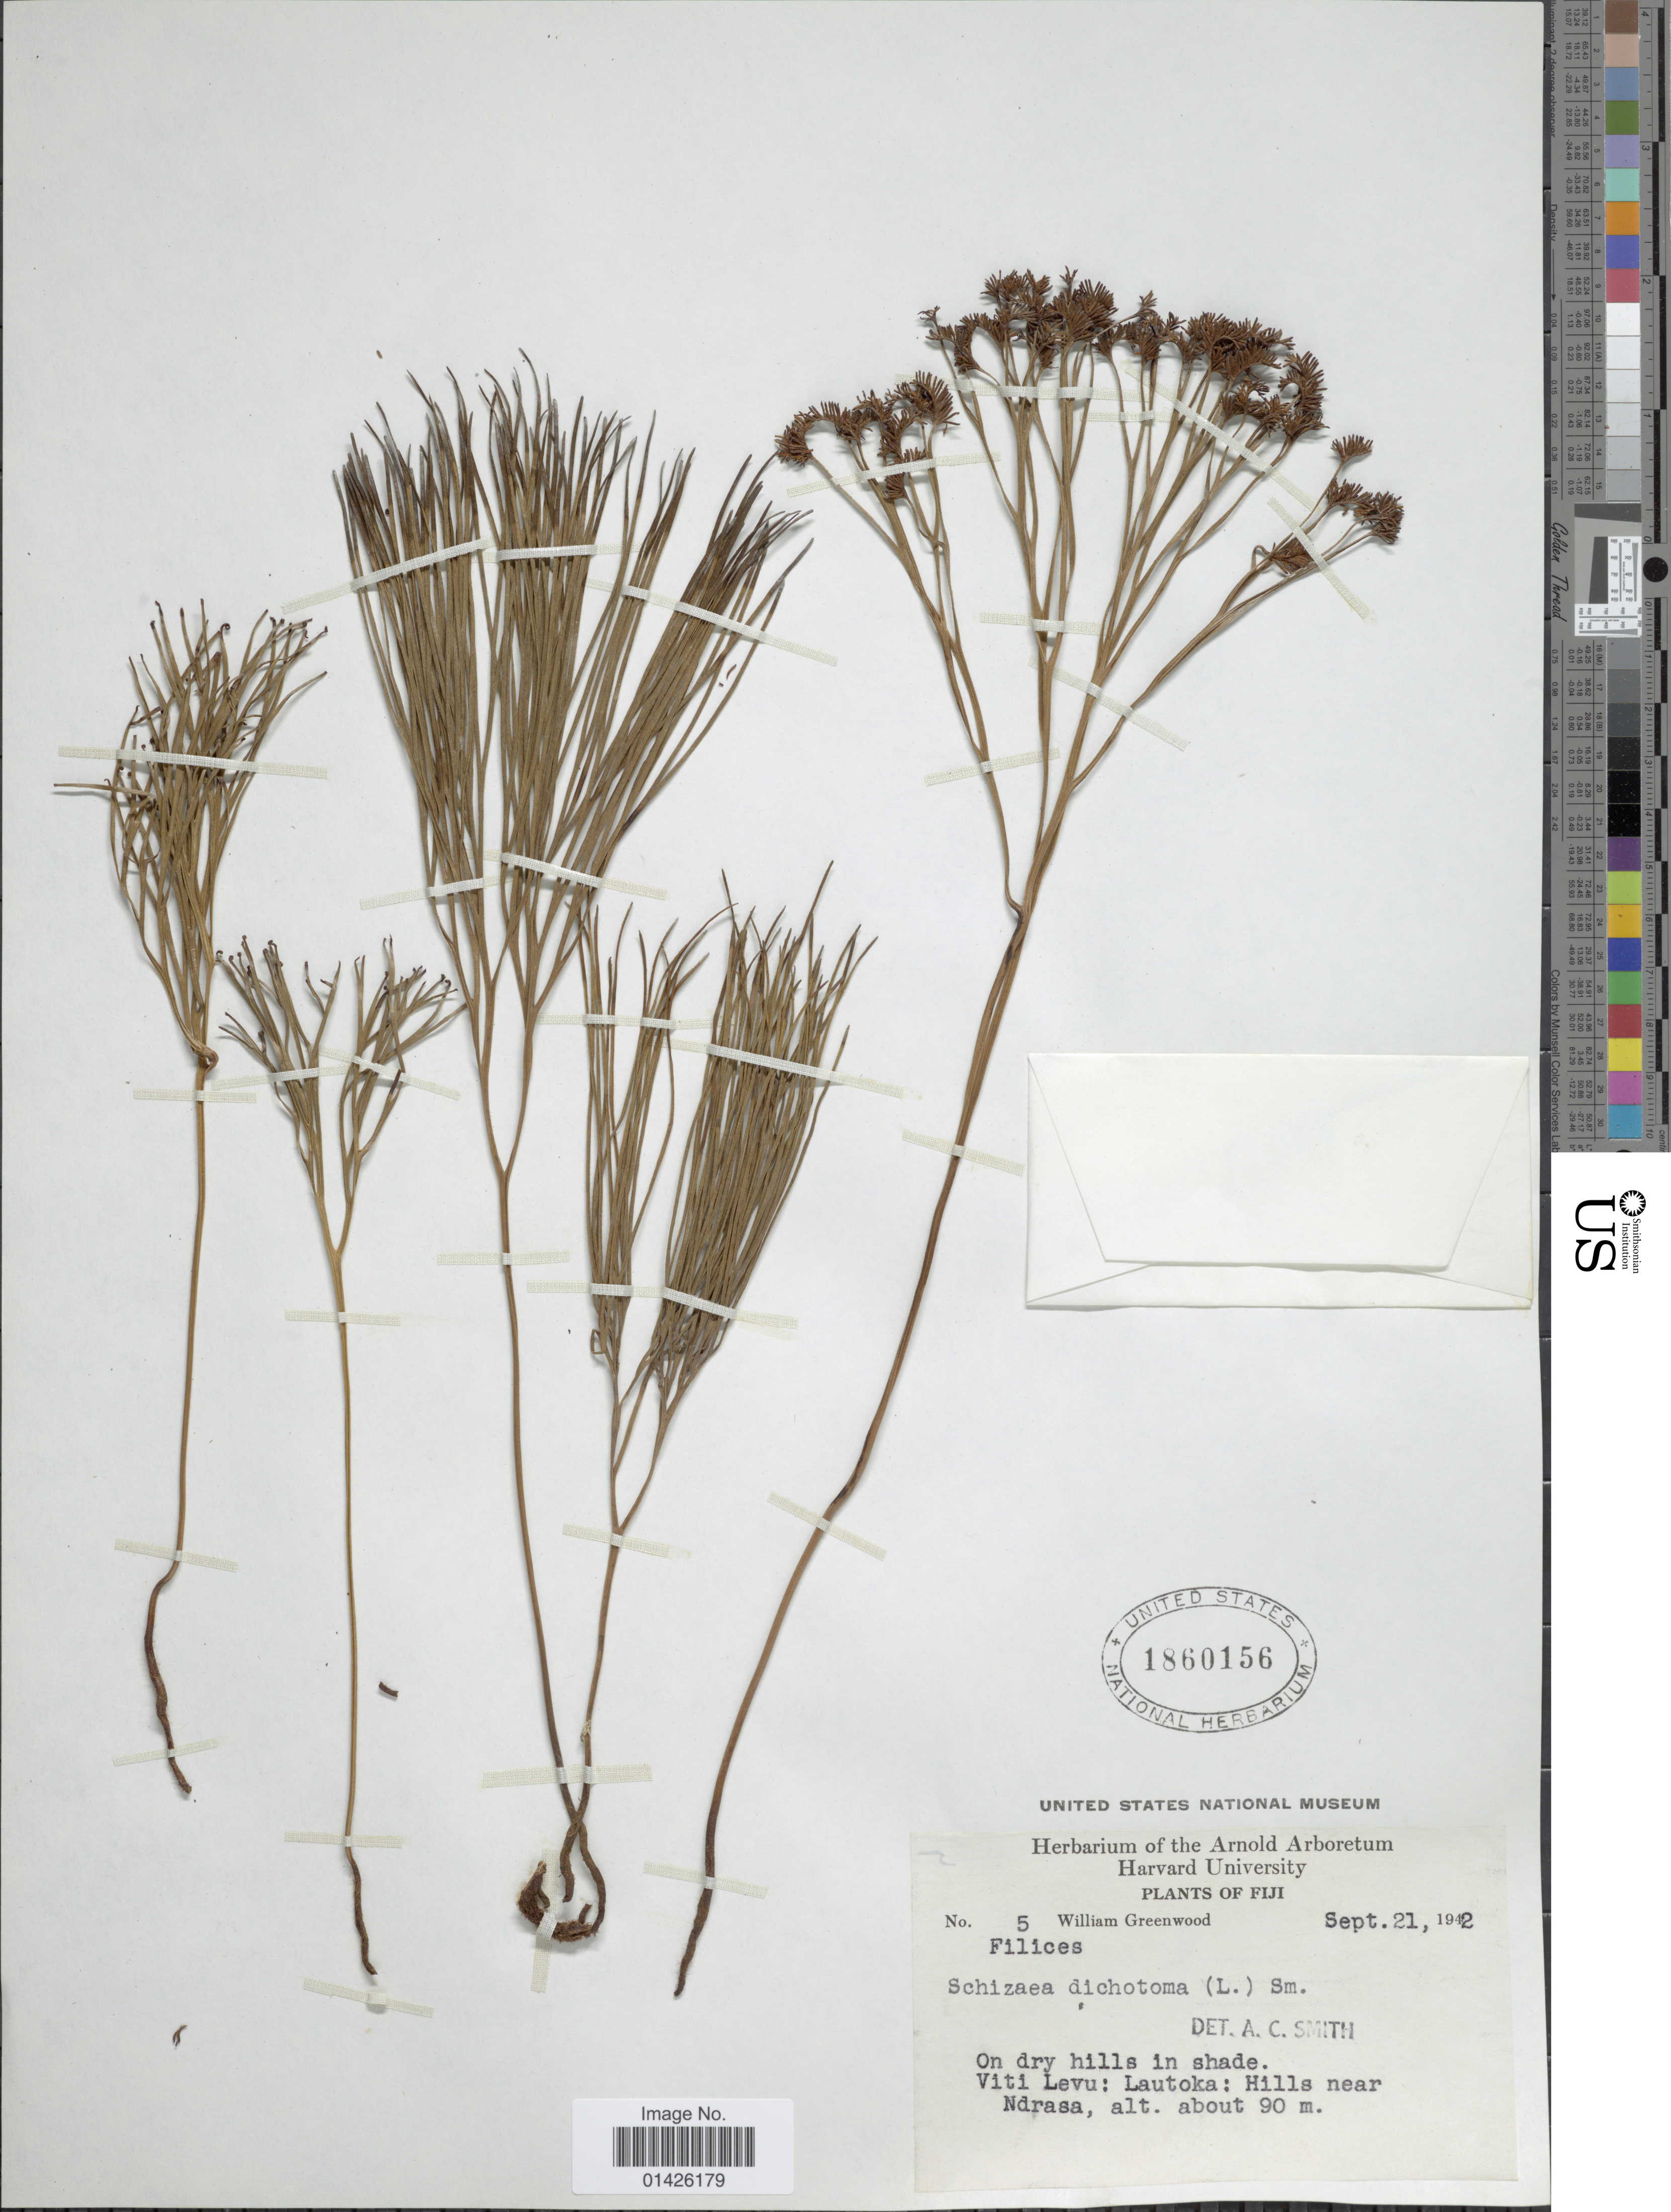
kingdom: Plantae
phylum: Tracheophyta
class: Polypodiopsida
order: Schizaeales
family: Schizaeaceae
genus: Schizaea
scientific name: Schizaea dichotoma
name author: (L.) J. Sm.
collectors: W. Greenwood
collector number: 5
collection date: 1942-09-21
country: Fiji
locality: Viti Levu: Lautoka: Hills near Ndrasa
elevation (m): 90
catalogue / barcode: US 1860156